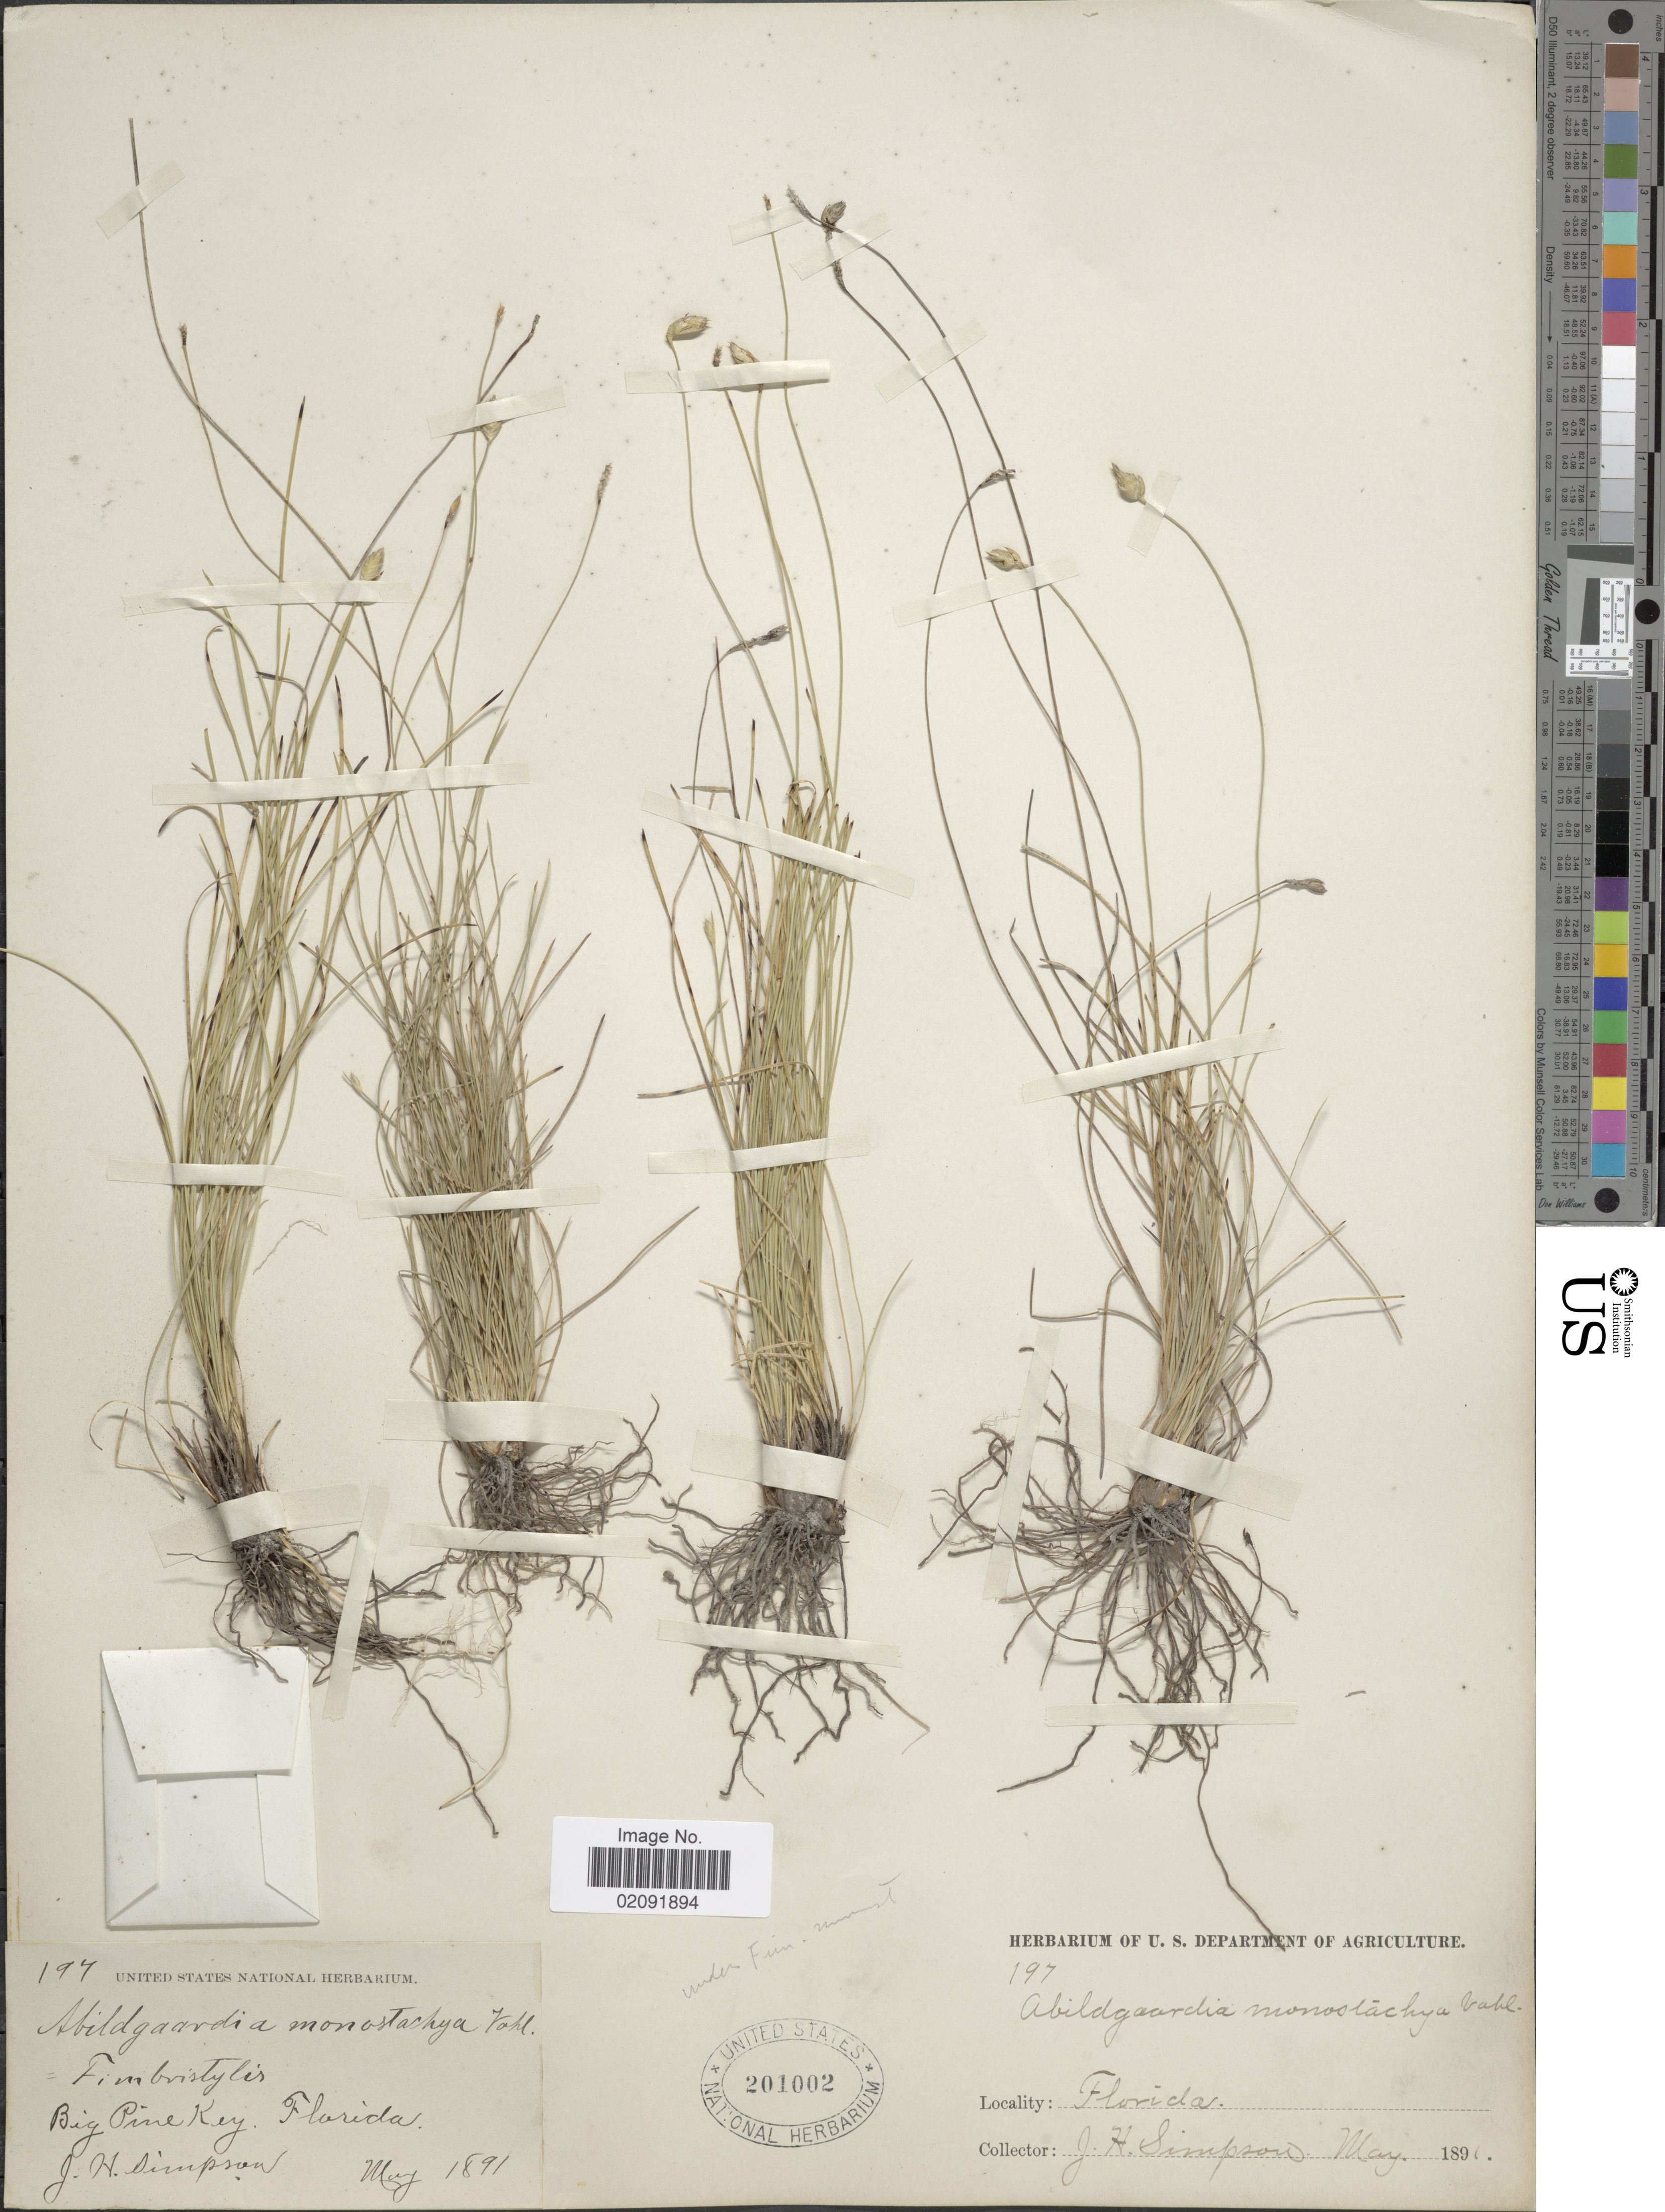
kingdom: Plantae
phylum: Tracheophyta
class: Liliopsida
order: Poales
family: Cyperaceae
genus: Abildgaardia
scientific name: Abildgaardia ovata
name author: (Burm. f.) Kral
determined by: Strong, Mark T., (BOT), Smithsonian Institution - National Museum of Natural History (UNITED STATES)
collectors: J. H. Simpson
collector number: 197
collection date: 1891-05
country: United States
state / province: Florida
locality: Big Pine Key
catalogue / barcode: US 201002